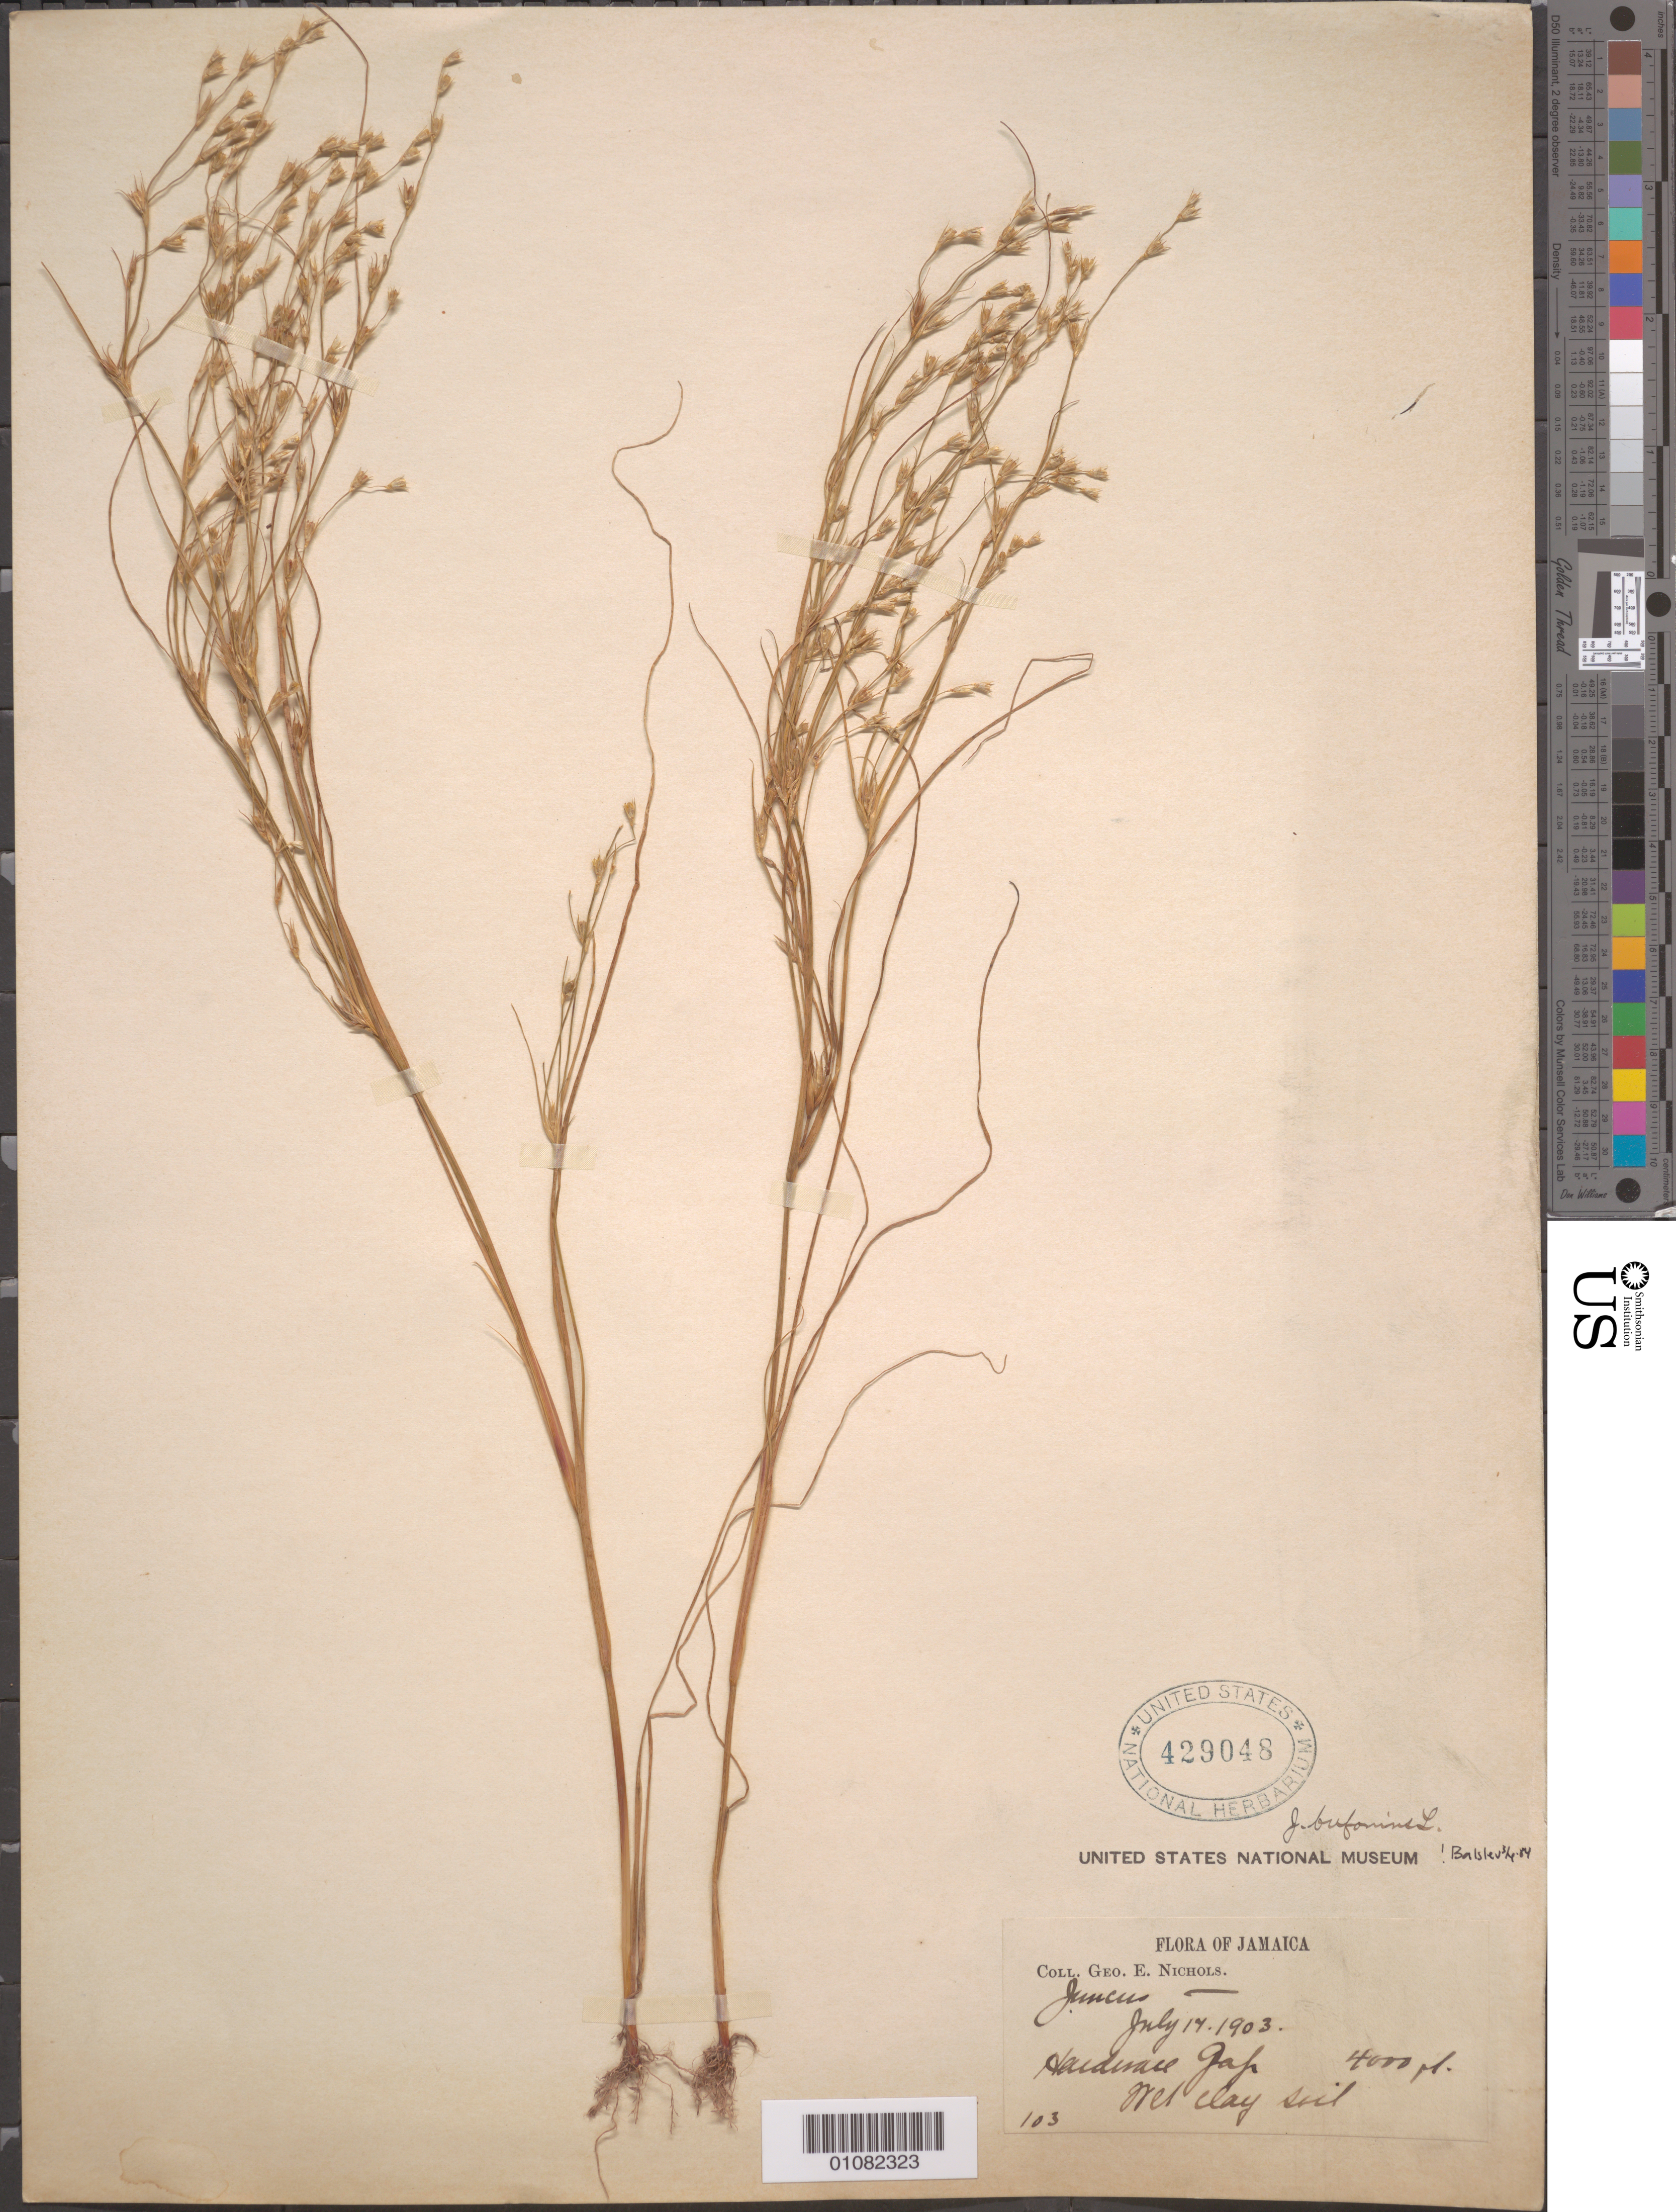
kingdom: Plantae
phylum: Tracheophyta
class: Liliopsida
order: Poales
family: Juncaceae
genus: Juncus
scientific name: Juncus bufonius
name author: L.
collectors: G. E. Nichols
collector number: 103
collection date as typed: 17 Jul 1903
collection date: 1903-07-17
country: Jamaica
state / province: Saint Andrew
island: Jamaica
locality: Hardware Gap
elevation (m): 1219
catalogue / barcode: US 429048